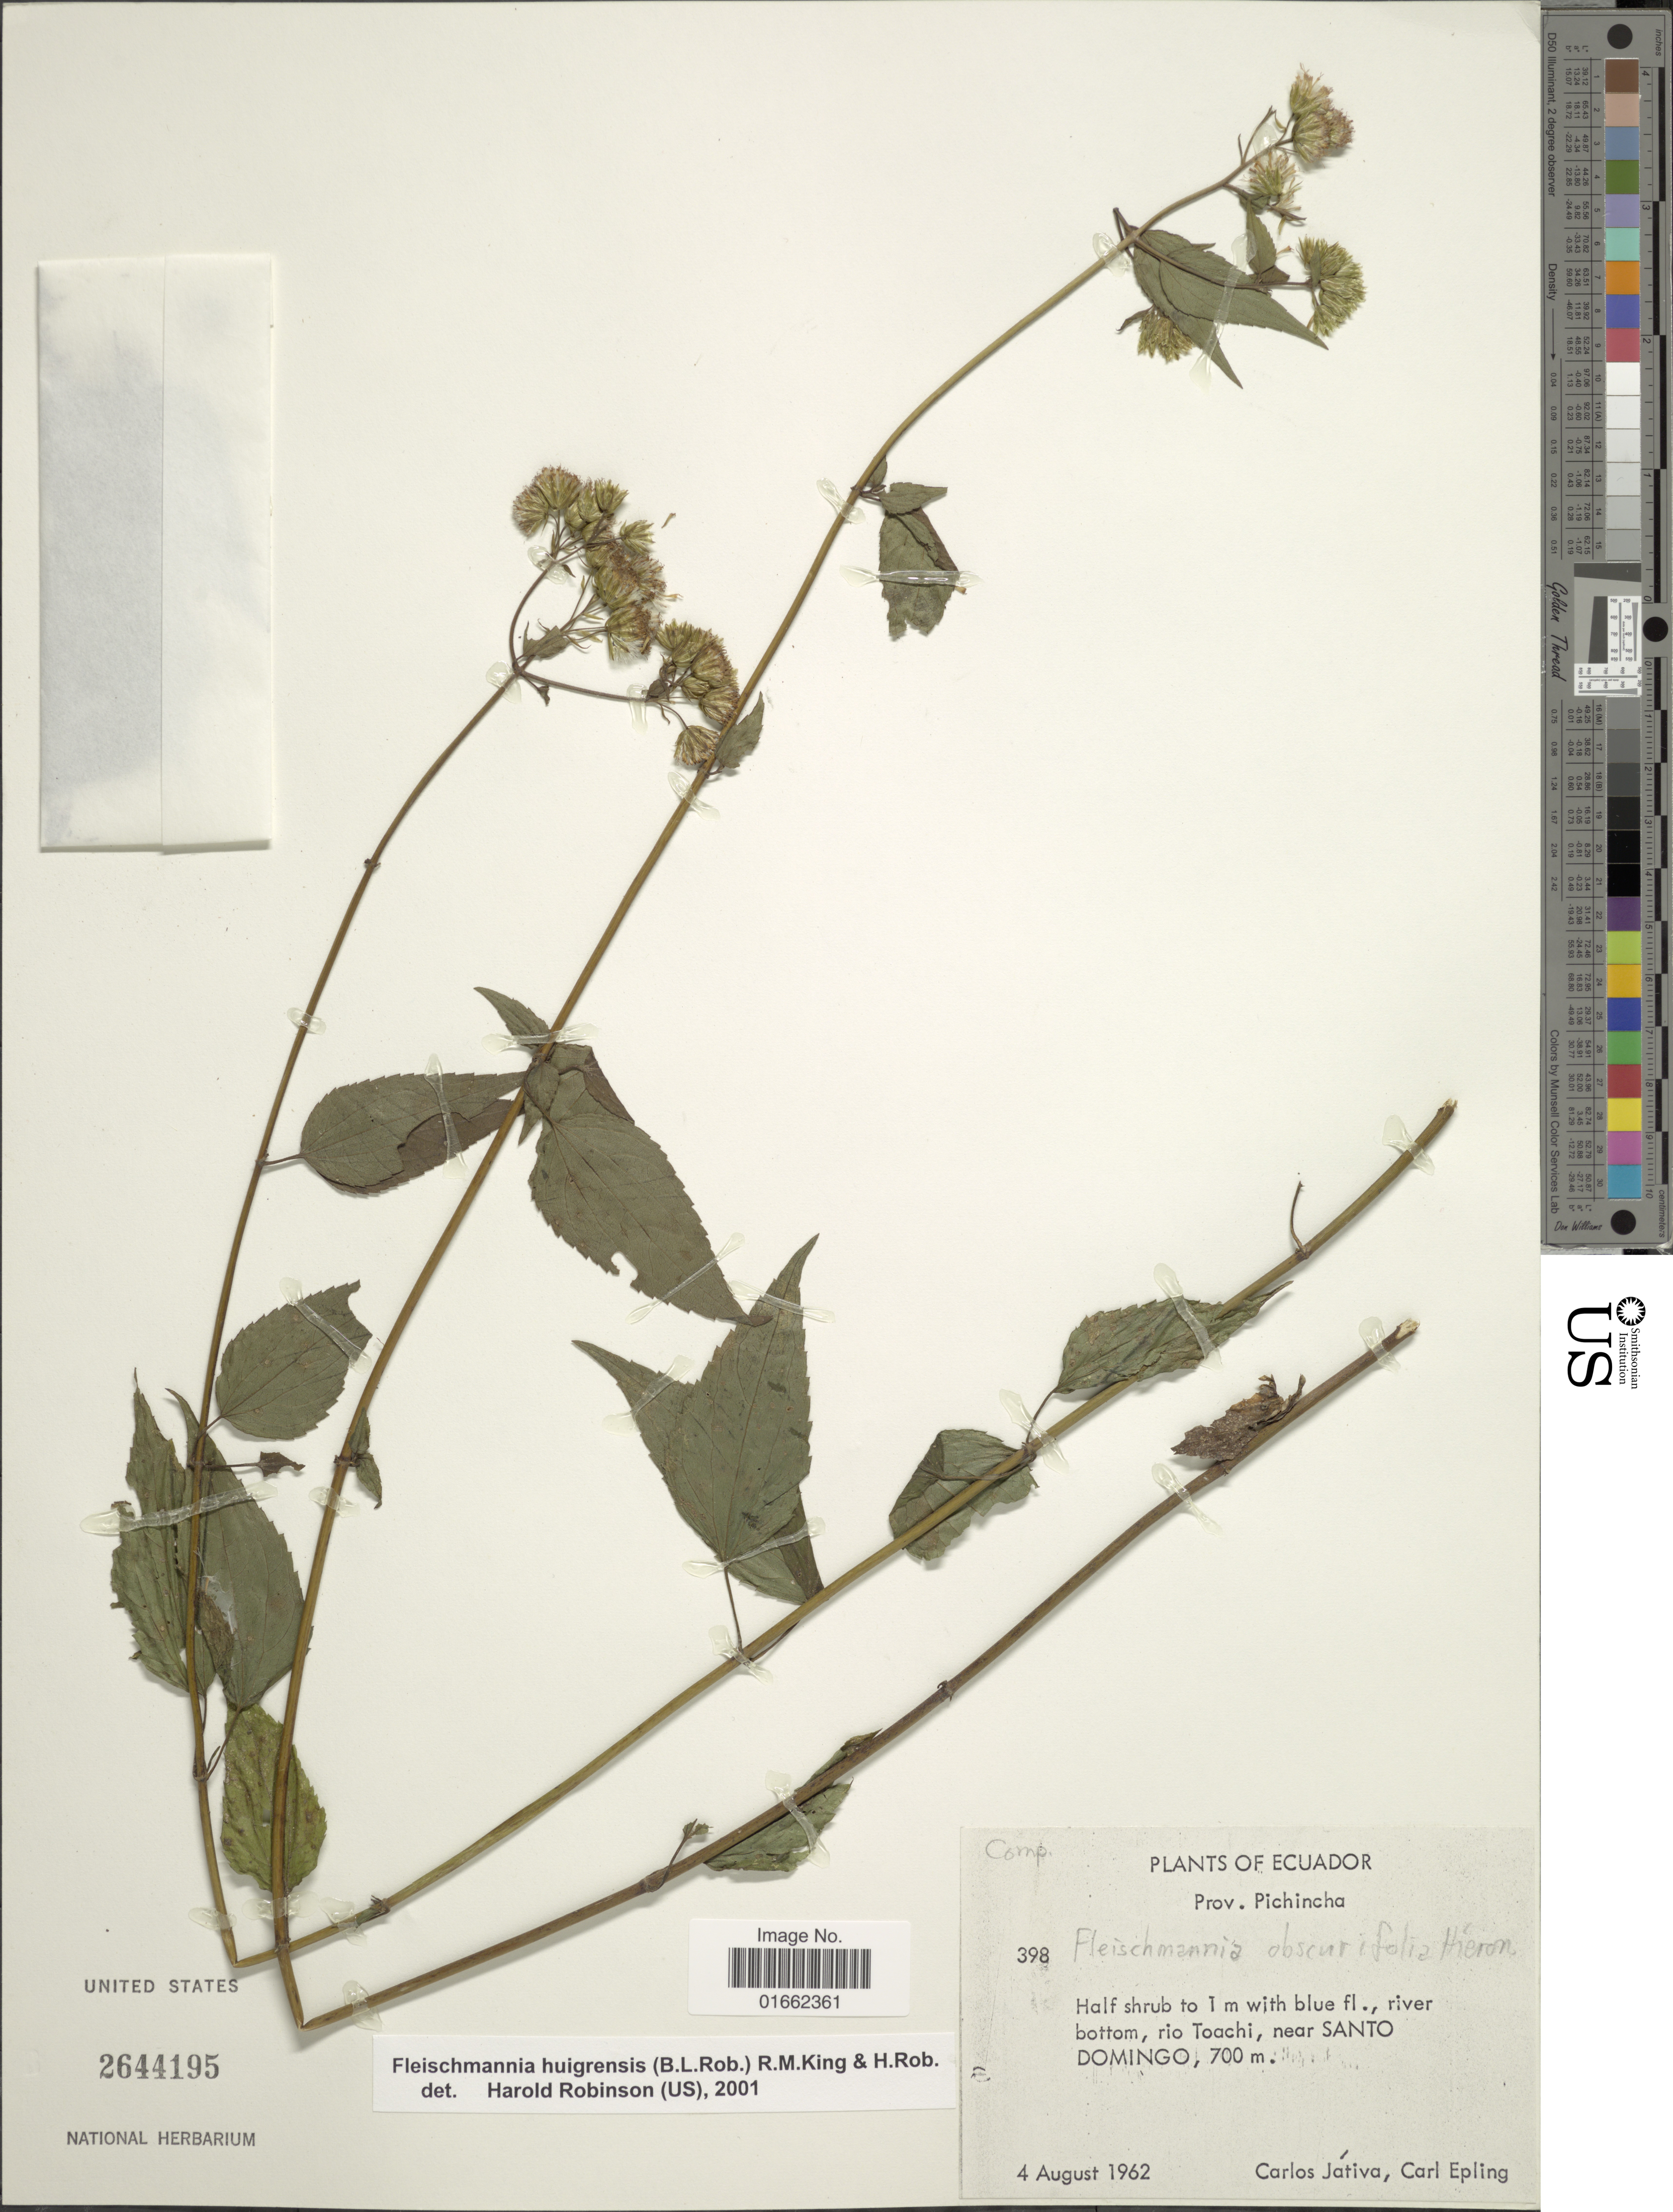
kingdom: Plantae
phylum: Tracheophyta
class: Magnoliopsida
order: Asterales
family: Asteraceae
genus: Fleischmannia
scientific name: Fleischmannia obscurifolia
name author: (Hieron.) R.M. King & H. Rob.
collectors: C. D. Játiva & C. C. Epling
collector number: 398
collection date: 1962-08-04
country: Ecuador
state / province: Pichincha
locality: Prov. Pichincha. River bottom, rio Toachi, near Santo Domingo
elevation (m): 700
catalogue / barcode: US 2644195